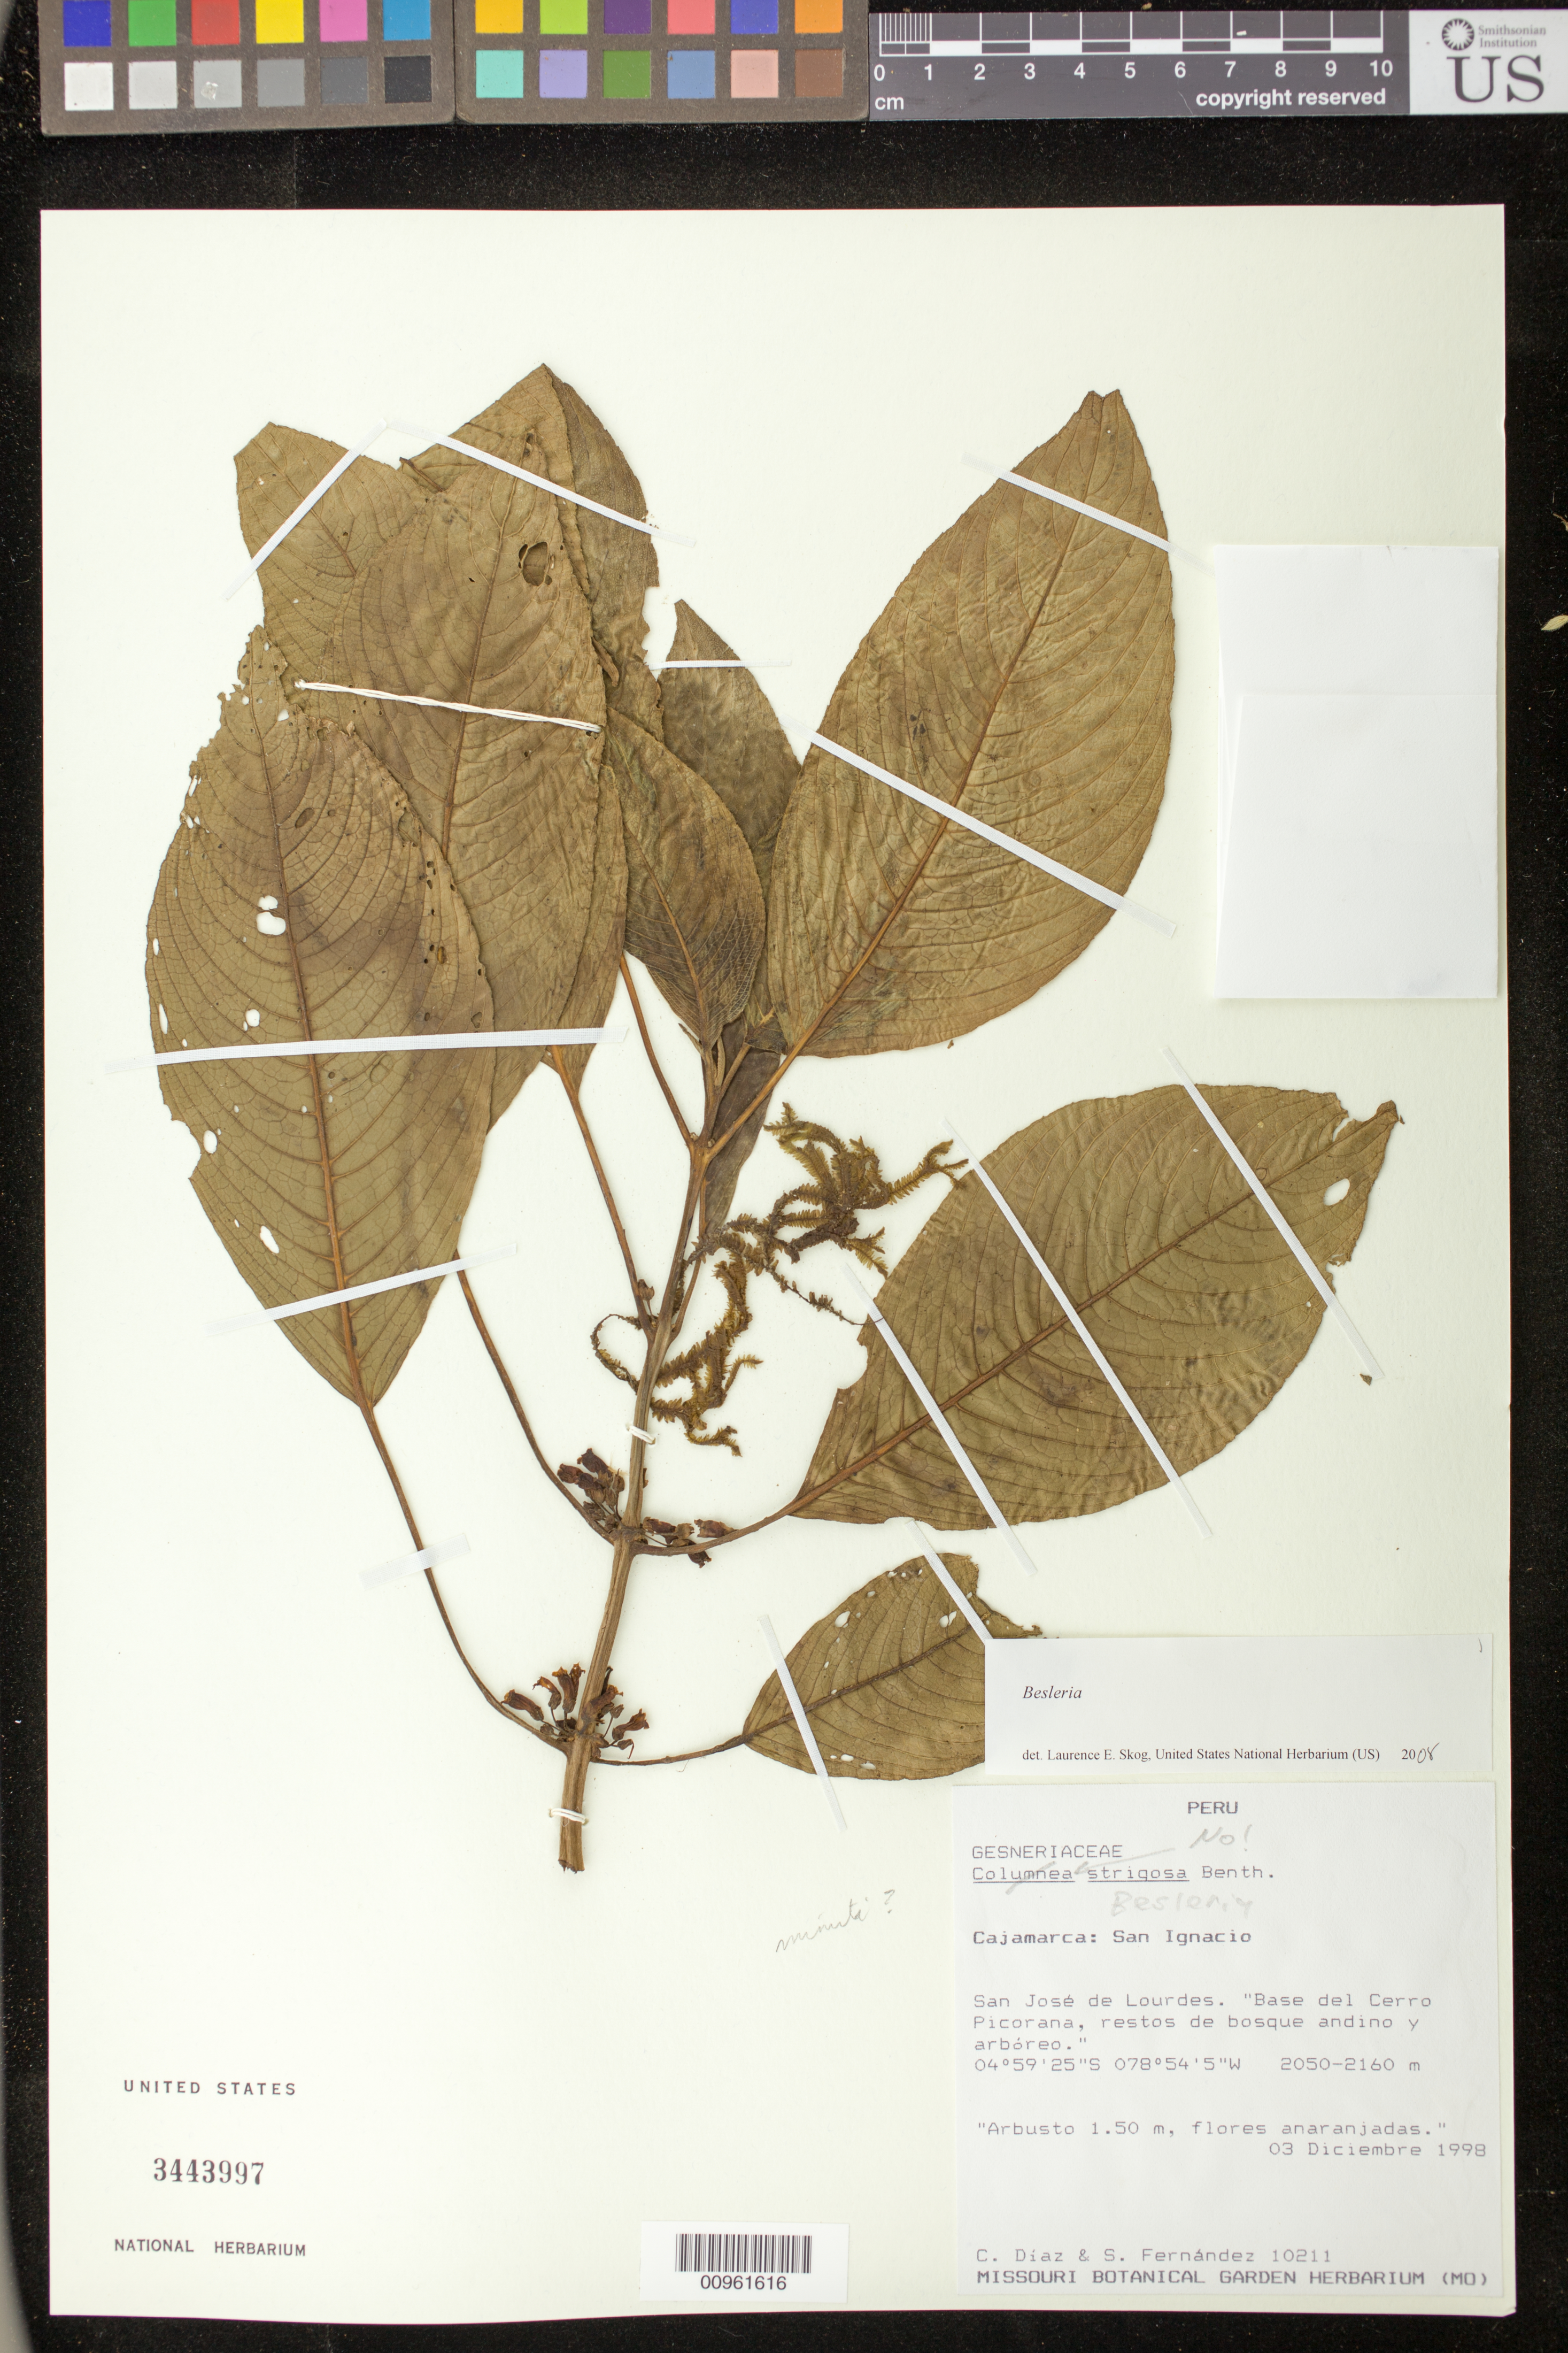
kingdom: Plantae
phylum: Tracheophyta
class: Magnoliopsida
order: Lamiales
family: Gesneriaceae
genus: Besleria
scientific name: Besleria sp.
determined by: Skog, Laurence E.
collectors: C. Díaz S. & S. Fernandez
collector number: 10211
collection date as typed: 03 Dec 1998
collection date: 1998-12-03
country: Peru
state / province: Cajamarca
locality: Cajamarca: San Ignacio. San José de Lourdes, base del Cerro Picorana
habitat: Restos de bosque andino y arboreo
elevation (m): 2050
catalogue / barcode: US 3443997